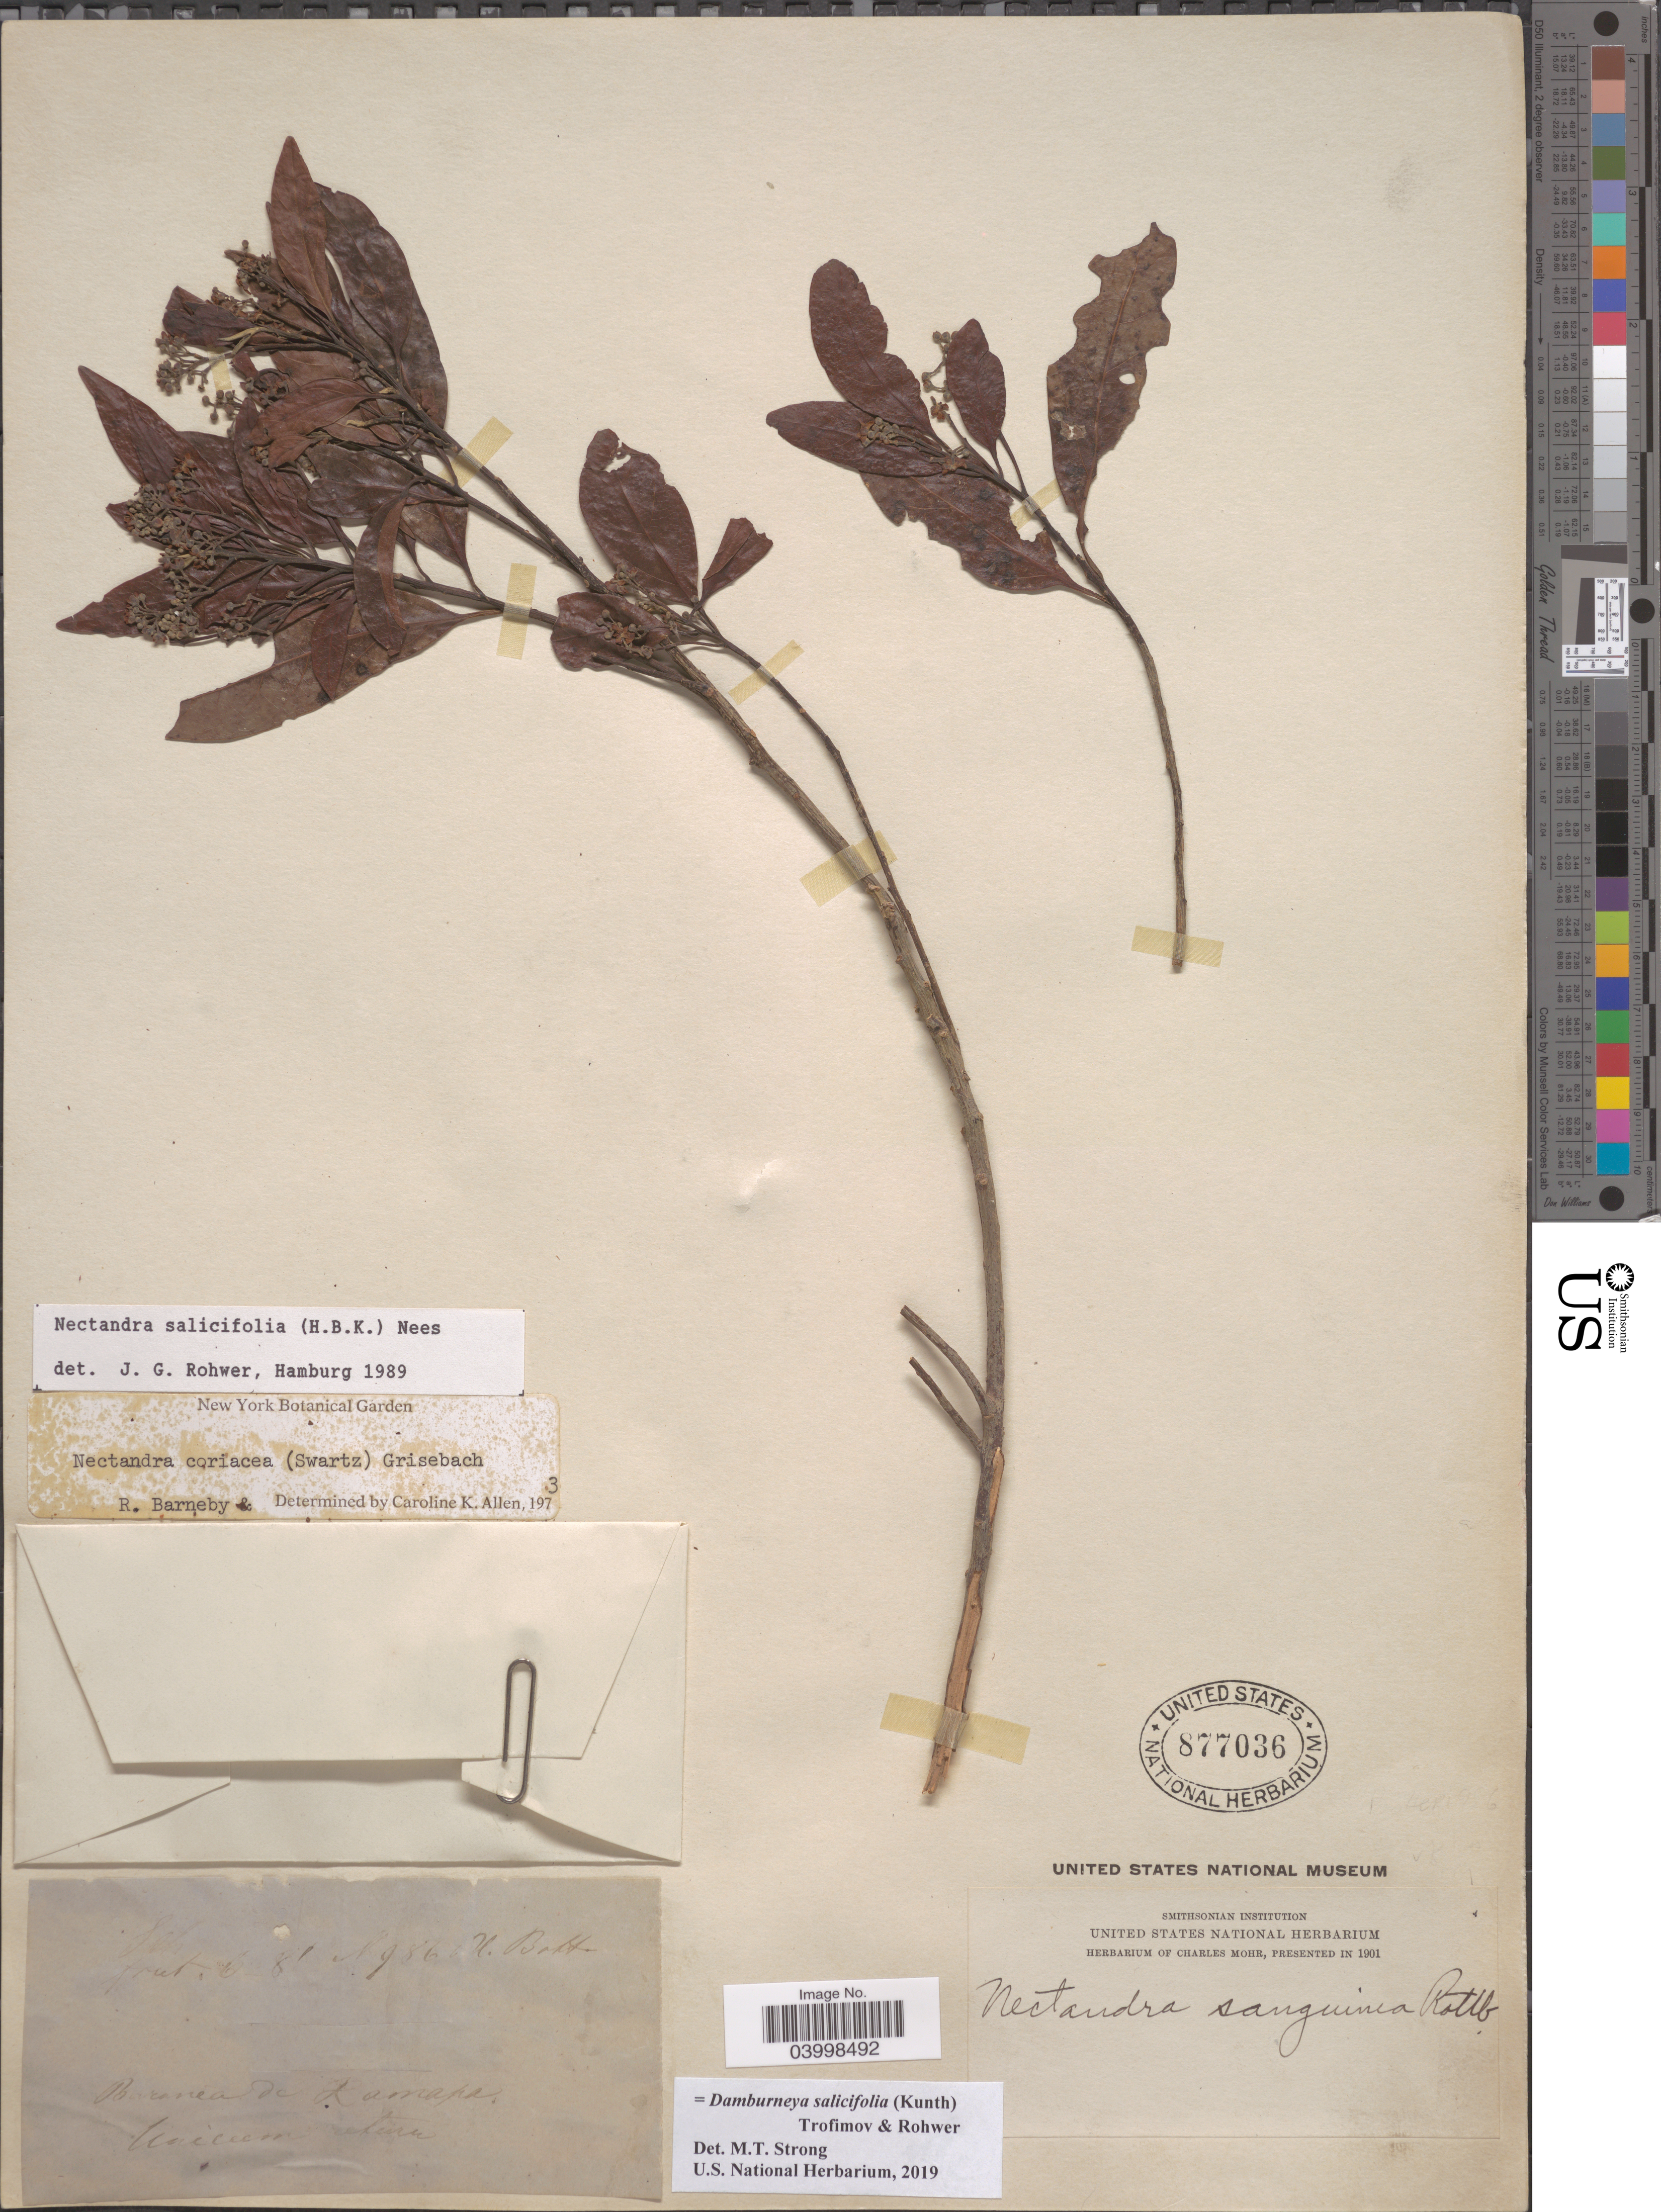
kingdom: Plantae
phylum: Tracheophyta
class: Magnoliopsida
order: Laurales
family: Lauraceae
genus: Damburneya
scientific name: Damburneya salicifolia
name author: (Kunth) Trofimov & Rohwer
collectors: ex herb. Charles Mohr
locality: Baranca de Zamapa.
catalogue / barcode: US 877036